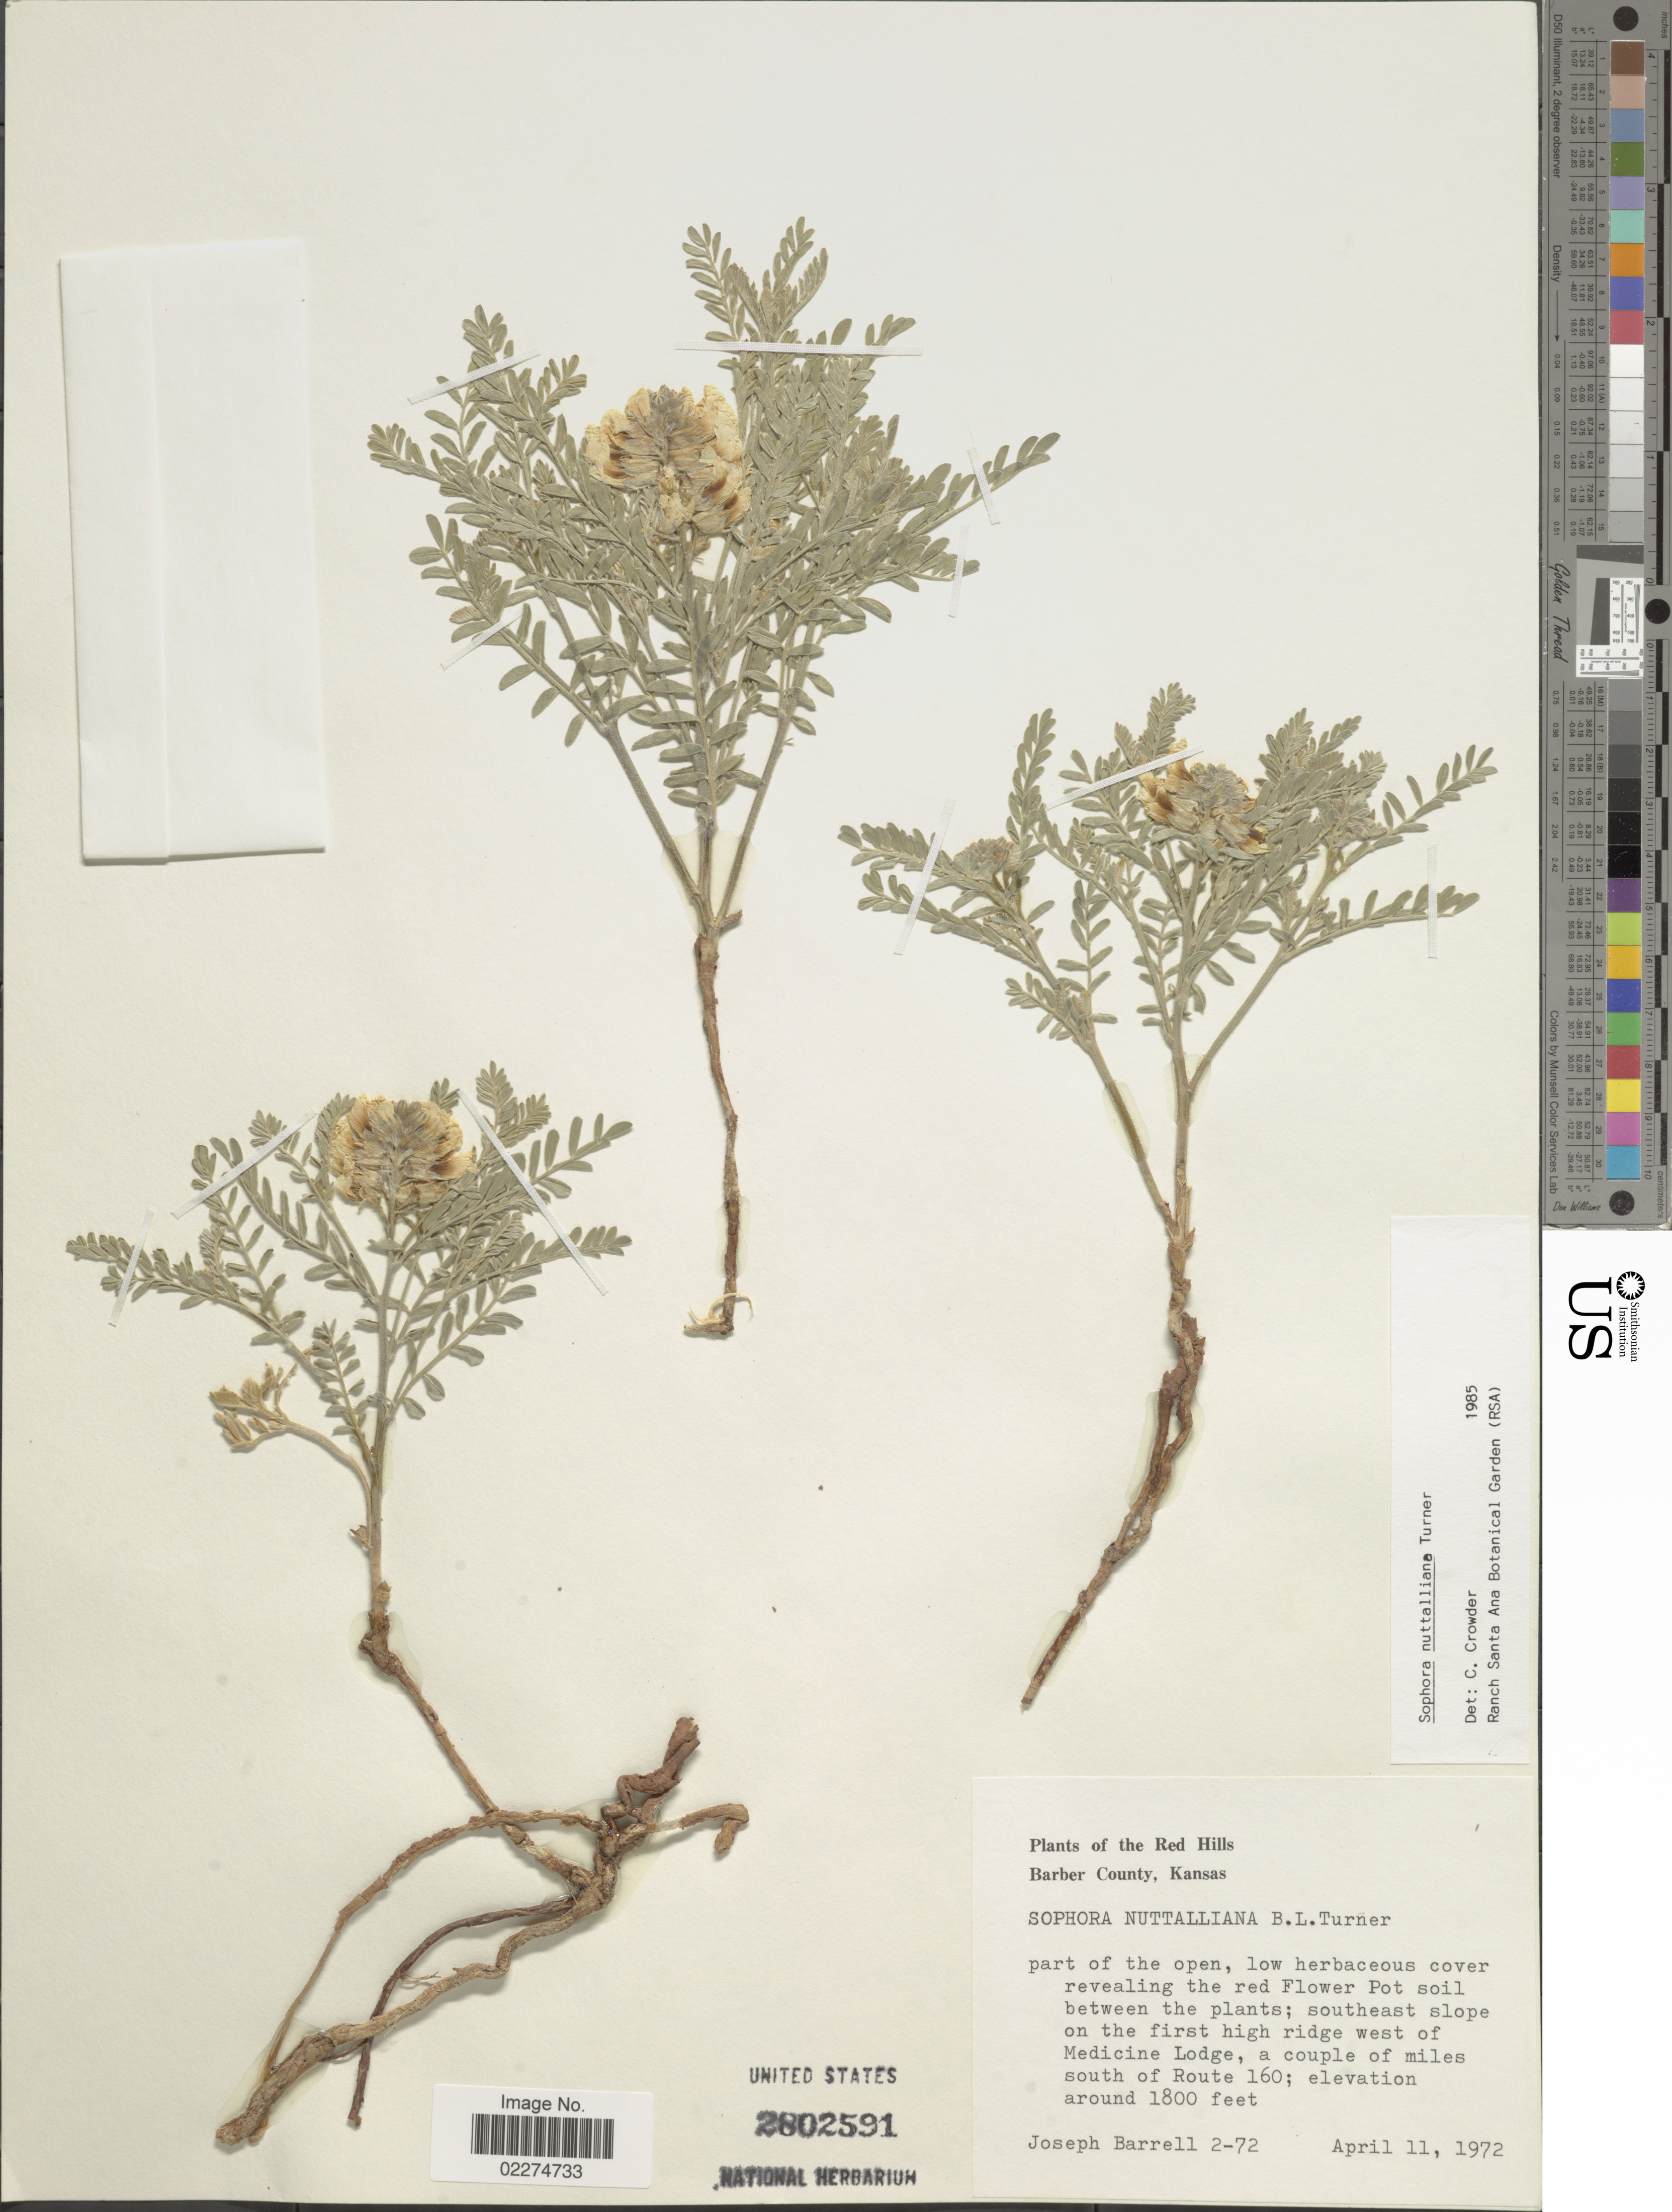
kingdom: Plantae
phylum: Tracheophyta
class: Magnoliopsida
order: Fabales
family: Fabaceae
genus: Sophora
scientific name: Sophora nuttalliana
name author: B.L. Turner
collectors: J. Barrell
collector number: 2-72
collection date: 1972-04-11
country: United States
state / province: Kansas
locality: The Red Hills, Barber County, Kansas, southeast slope on the first high ridge west of Medicine Lodge, a couple of miles south of Route 160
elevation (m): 549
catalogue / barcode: US 2802591